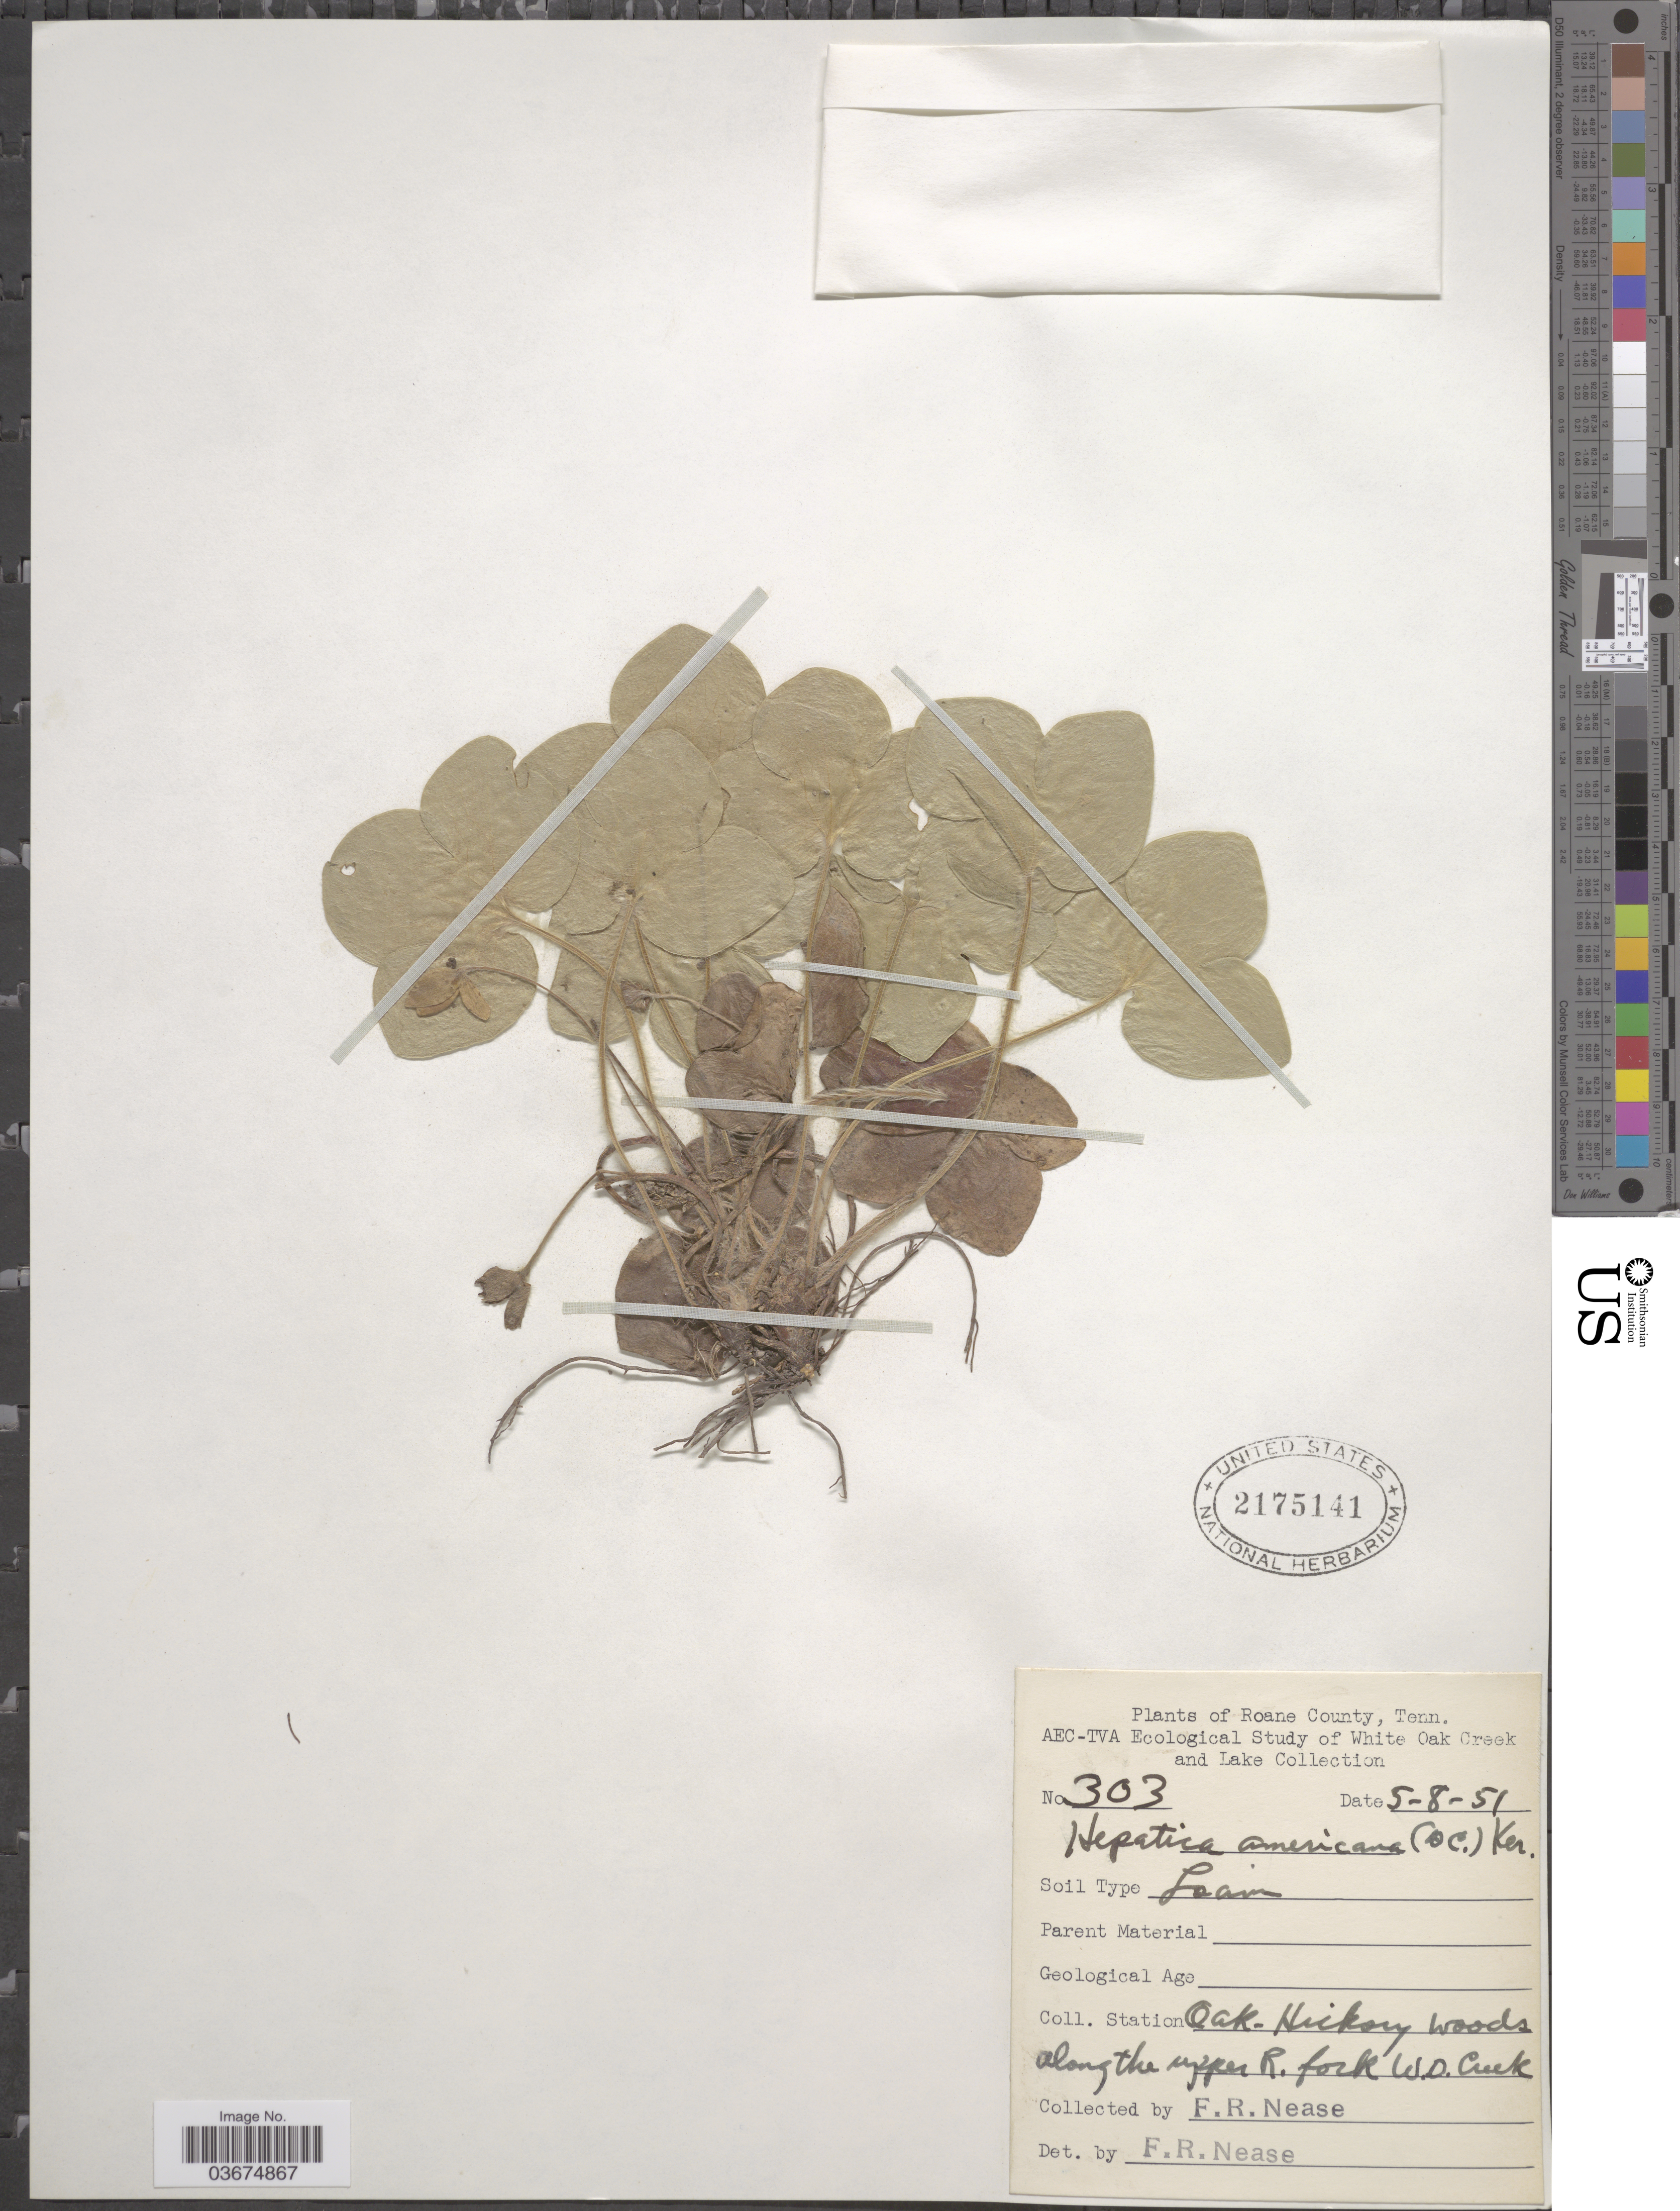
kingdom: Plantae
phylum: Tracheophyta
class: Magnoliopsida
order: Ranunculales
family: Ranunculaceae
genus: Hepatica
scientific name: Hepatica americana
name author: (DC.) Ker Gawl.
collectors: F. Nease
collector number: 303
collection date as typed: Transcribed d/m/y: 8/5/51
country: United States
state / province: Tennessee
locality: Roane County. Station Oak-Hickory woods along the upper R. fork W.D. Creek.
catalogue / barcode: US 2175141